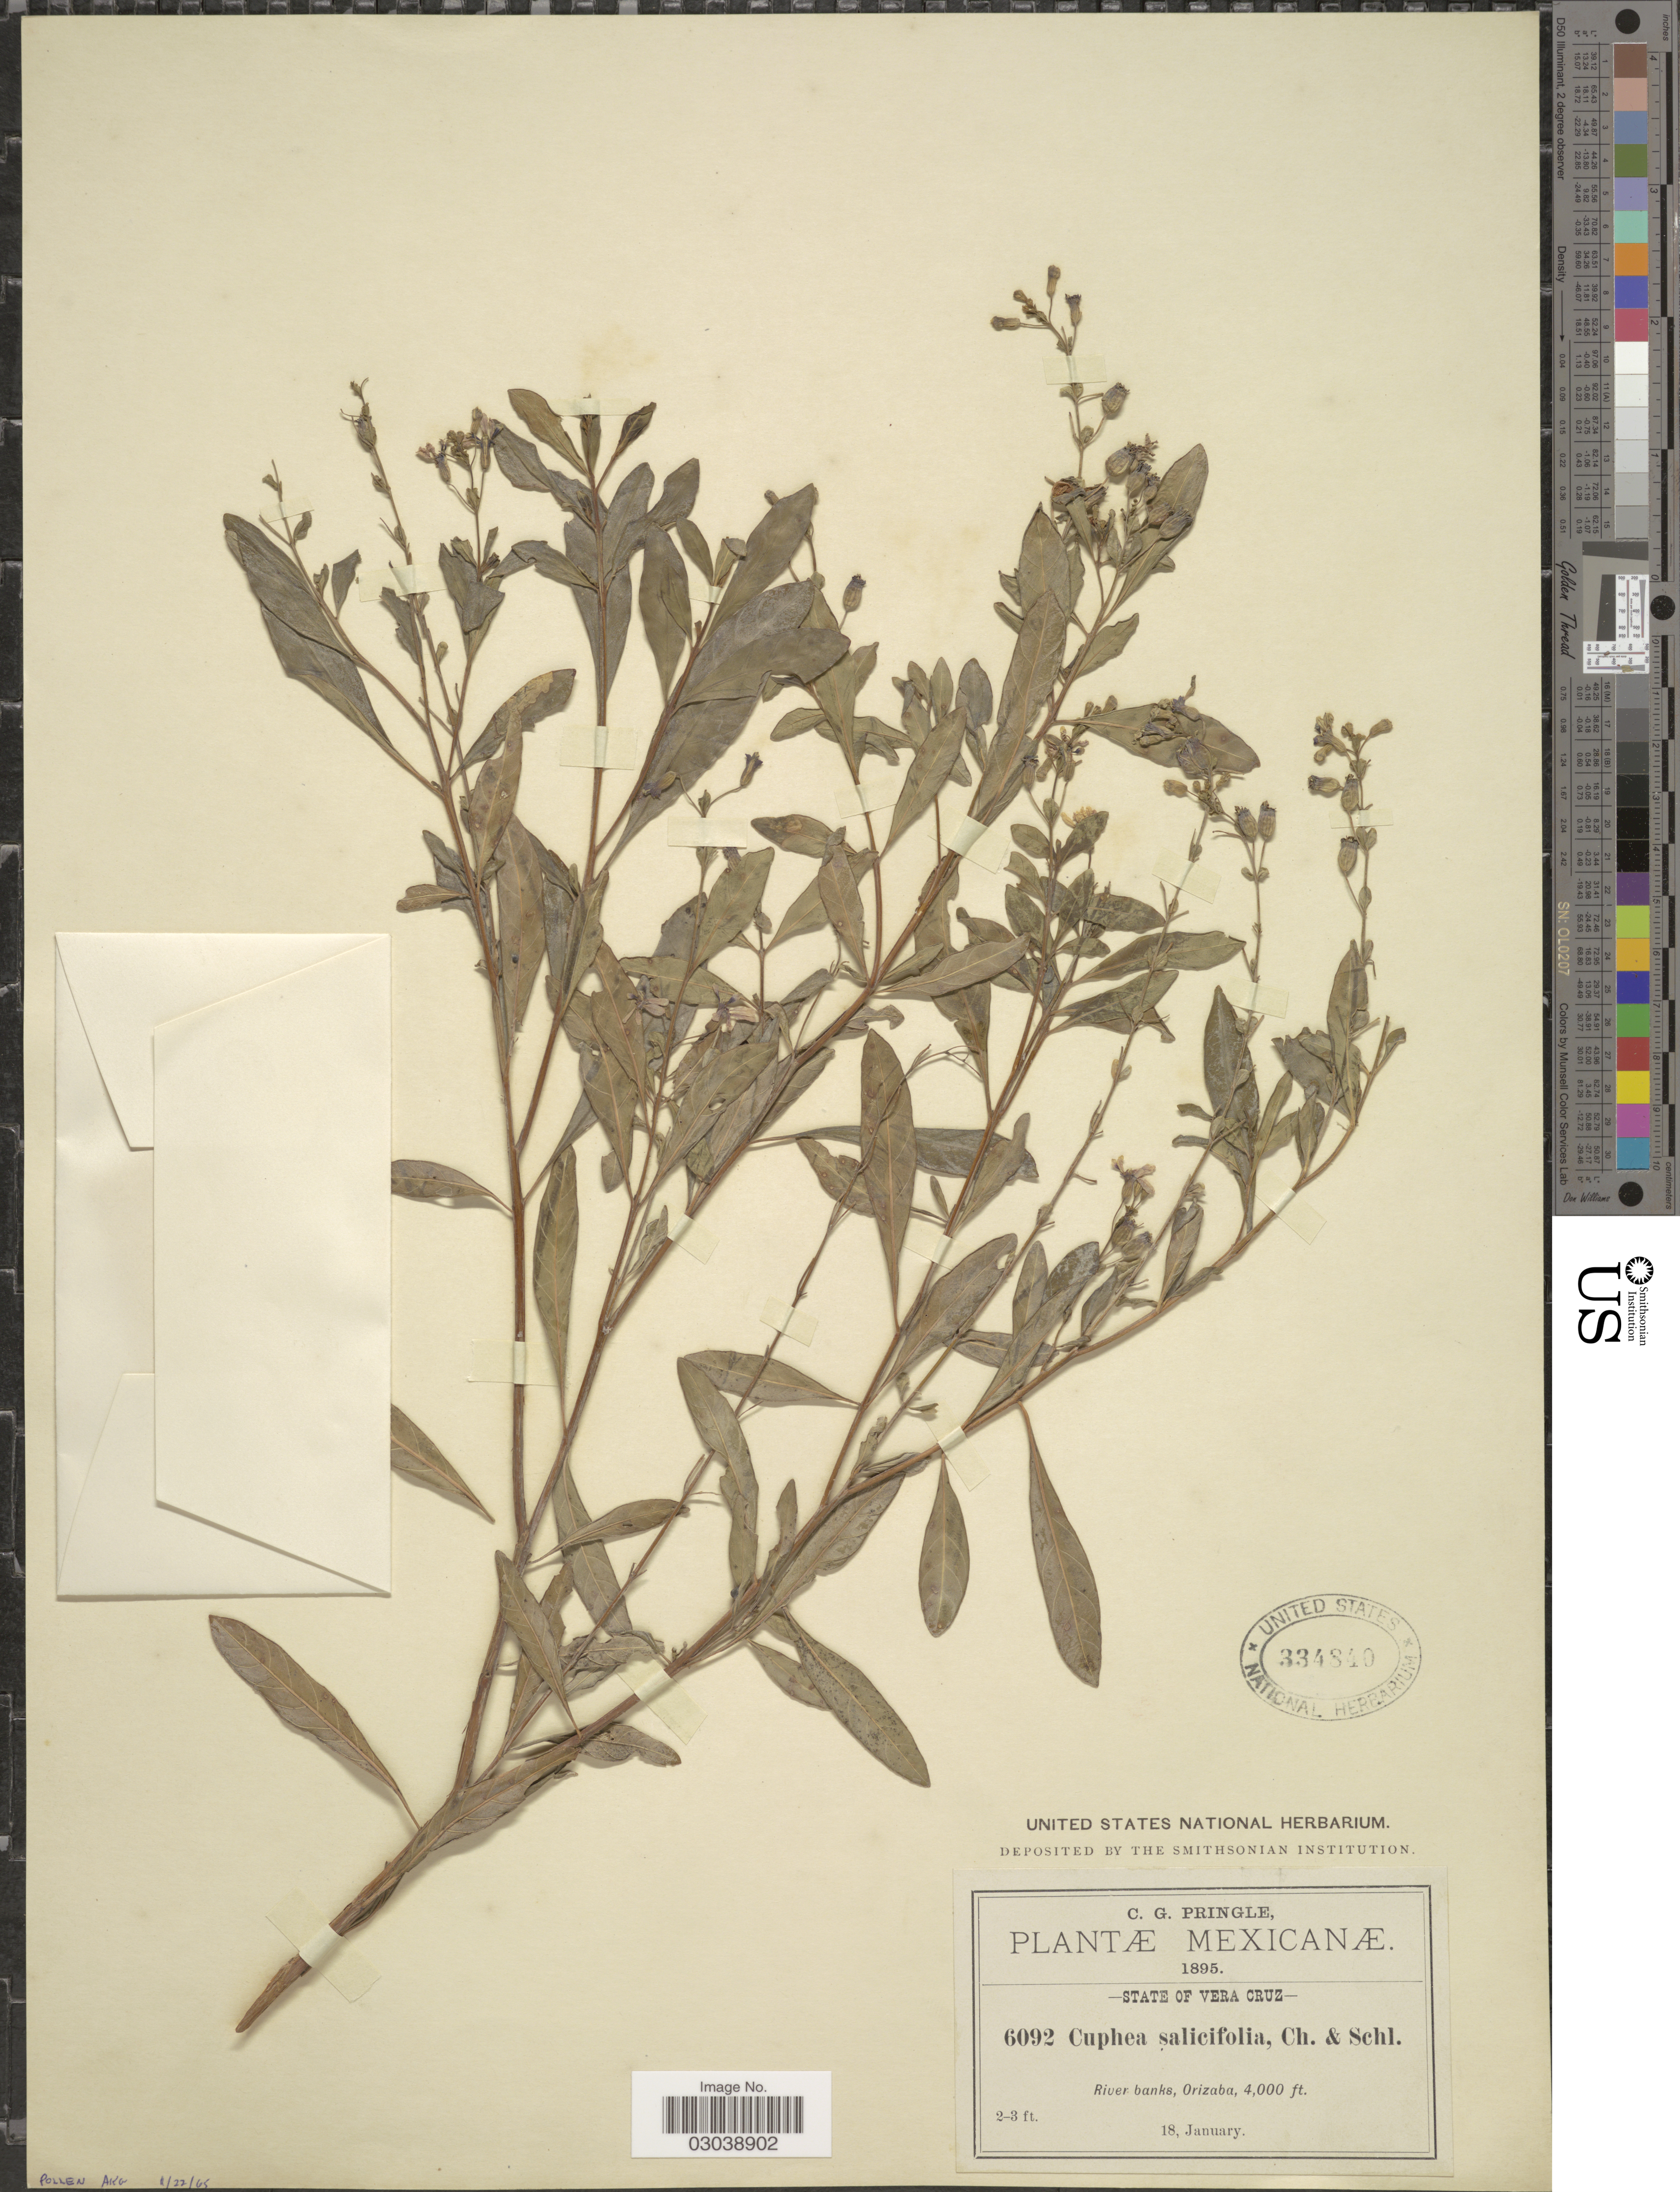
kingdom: Plantae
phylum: Tracheophyta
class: Magnoliopsida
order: Myrtales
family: Lythraceae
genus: Cuphea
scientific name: Cuphea salicifolia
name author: Schltdl. & Cham.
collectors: C. G. Pringle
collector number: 6092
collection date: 1895-01-18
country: Mexico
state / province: Veracruz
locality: State of Vera Cruz, River banks, Orizaba.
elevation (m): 1219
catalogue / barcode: US 334840